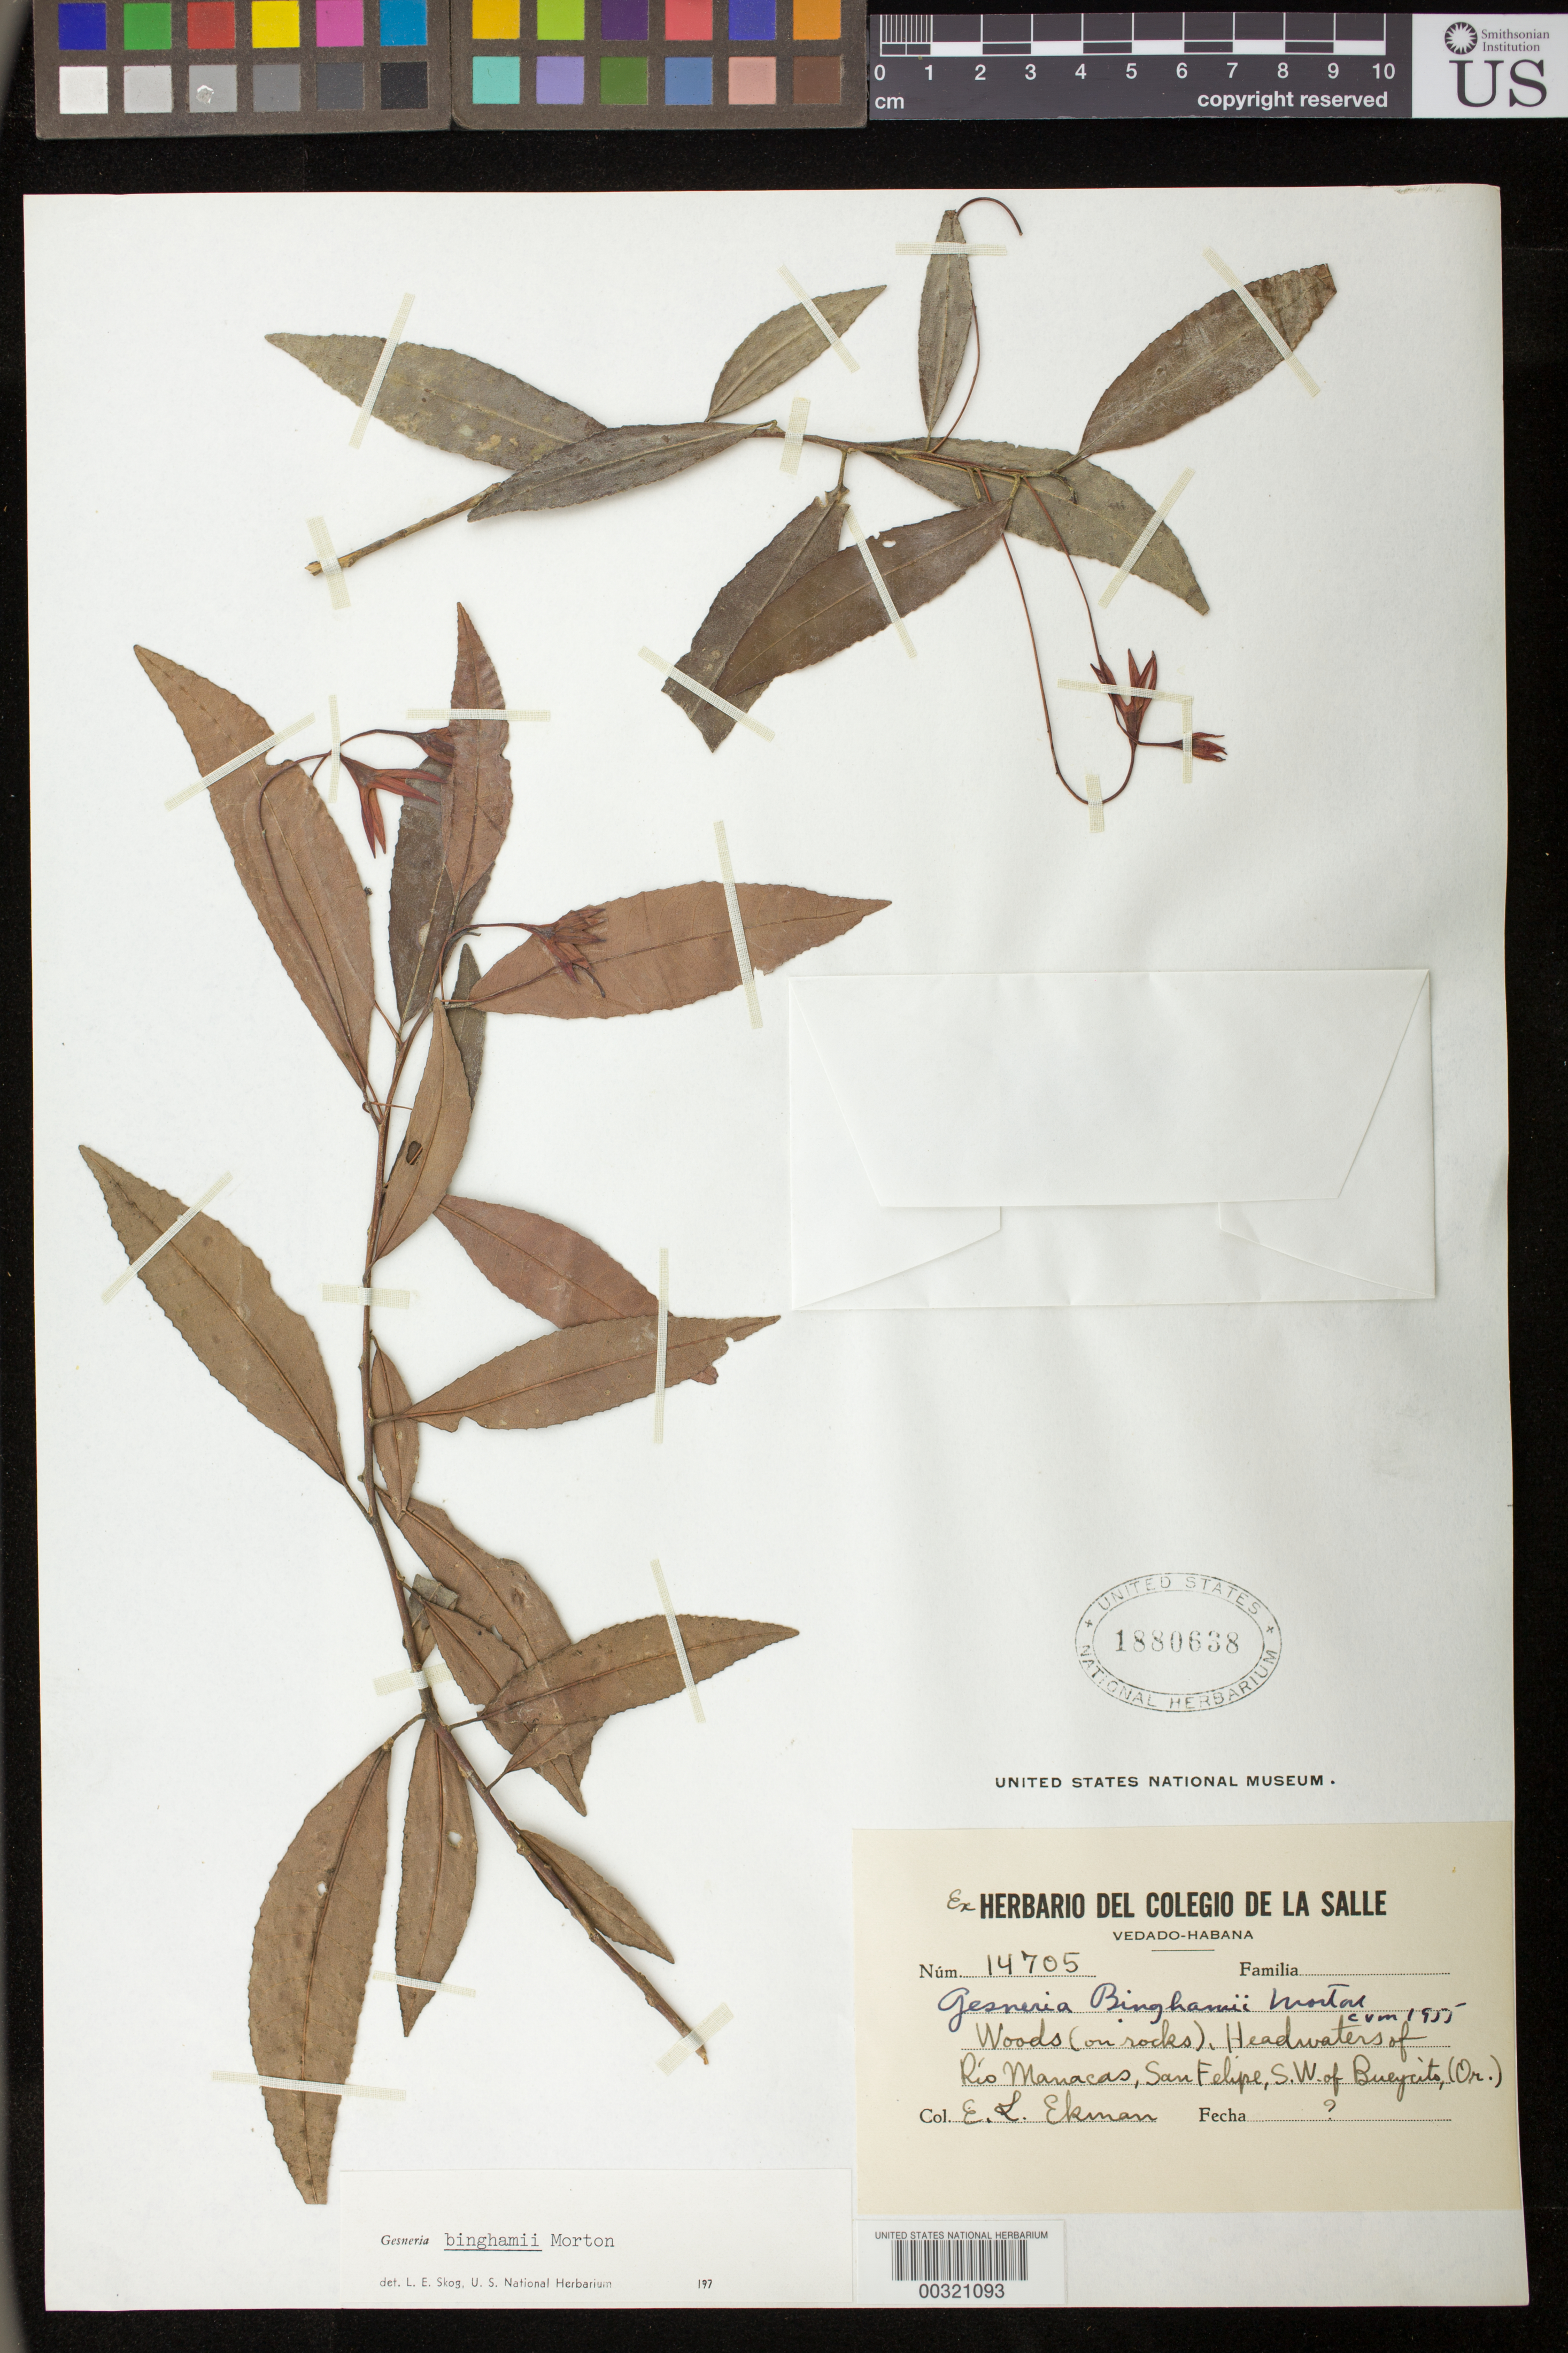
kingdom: Plantae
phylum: Tracheophyta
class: Magnoliopsida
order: Lamiales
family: Gesneriaceae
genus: Gesneria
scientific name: Gesneria binghamii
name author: C.V. Morton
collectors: E. L. Ekman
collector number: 14705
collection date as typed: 01 Aug 1922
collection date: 1922-08-01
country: Cuba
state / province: Oriente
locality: Sierra Maestra, headwaters of Rio Manacas, San Felipe (San Juan de Buena Vista) SW of Bueycito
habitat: Woods (on rocks)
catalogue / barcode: US 1880638